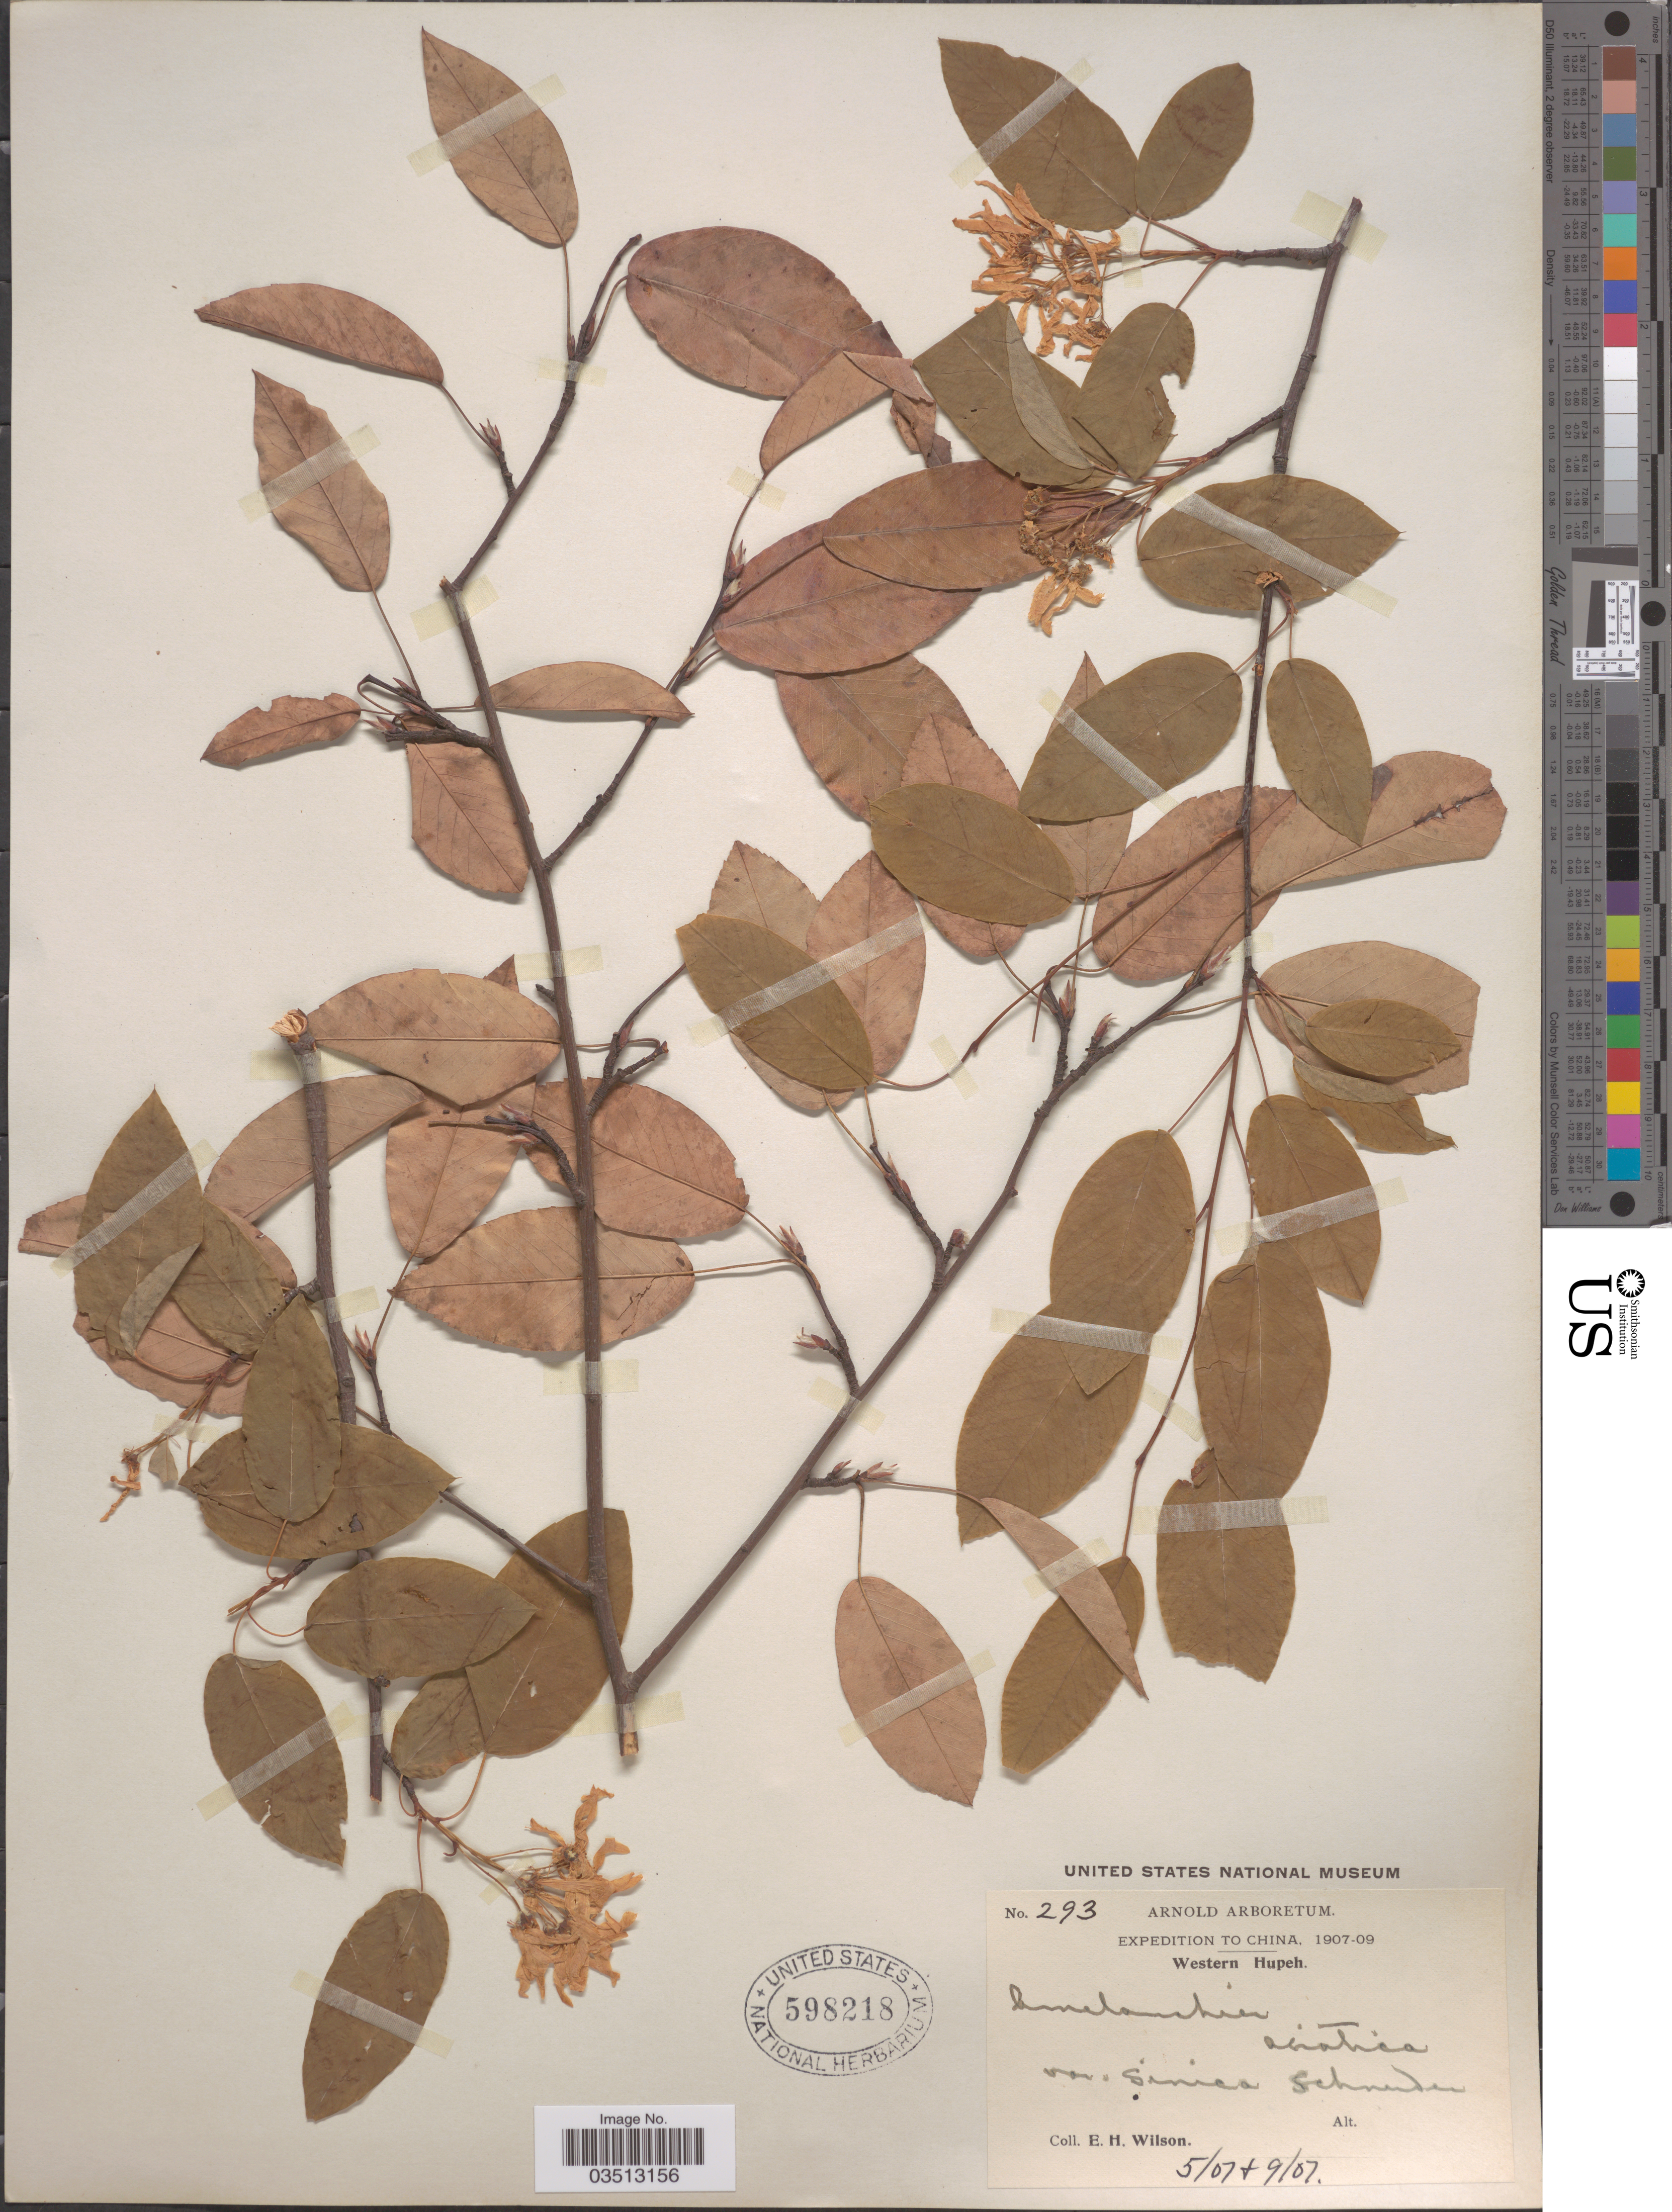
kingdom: Plantae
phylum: Tracheophyta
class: Magnoliopsida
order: Rosales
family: Rosaceae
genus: Amelanchier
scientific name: Amelanchier asiatica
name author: (Siebold & Zucc.) Endl. ex Walp.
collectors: E. Wilson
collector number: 293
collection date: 1907-05/1907-09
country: China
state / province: Hubei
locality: China. Western Hupeh.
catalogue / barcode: US 598218